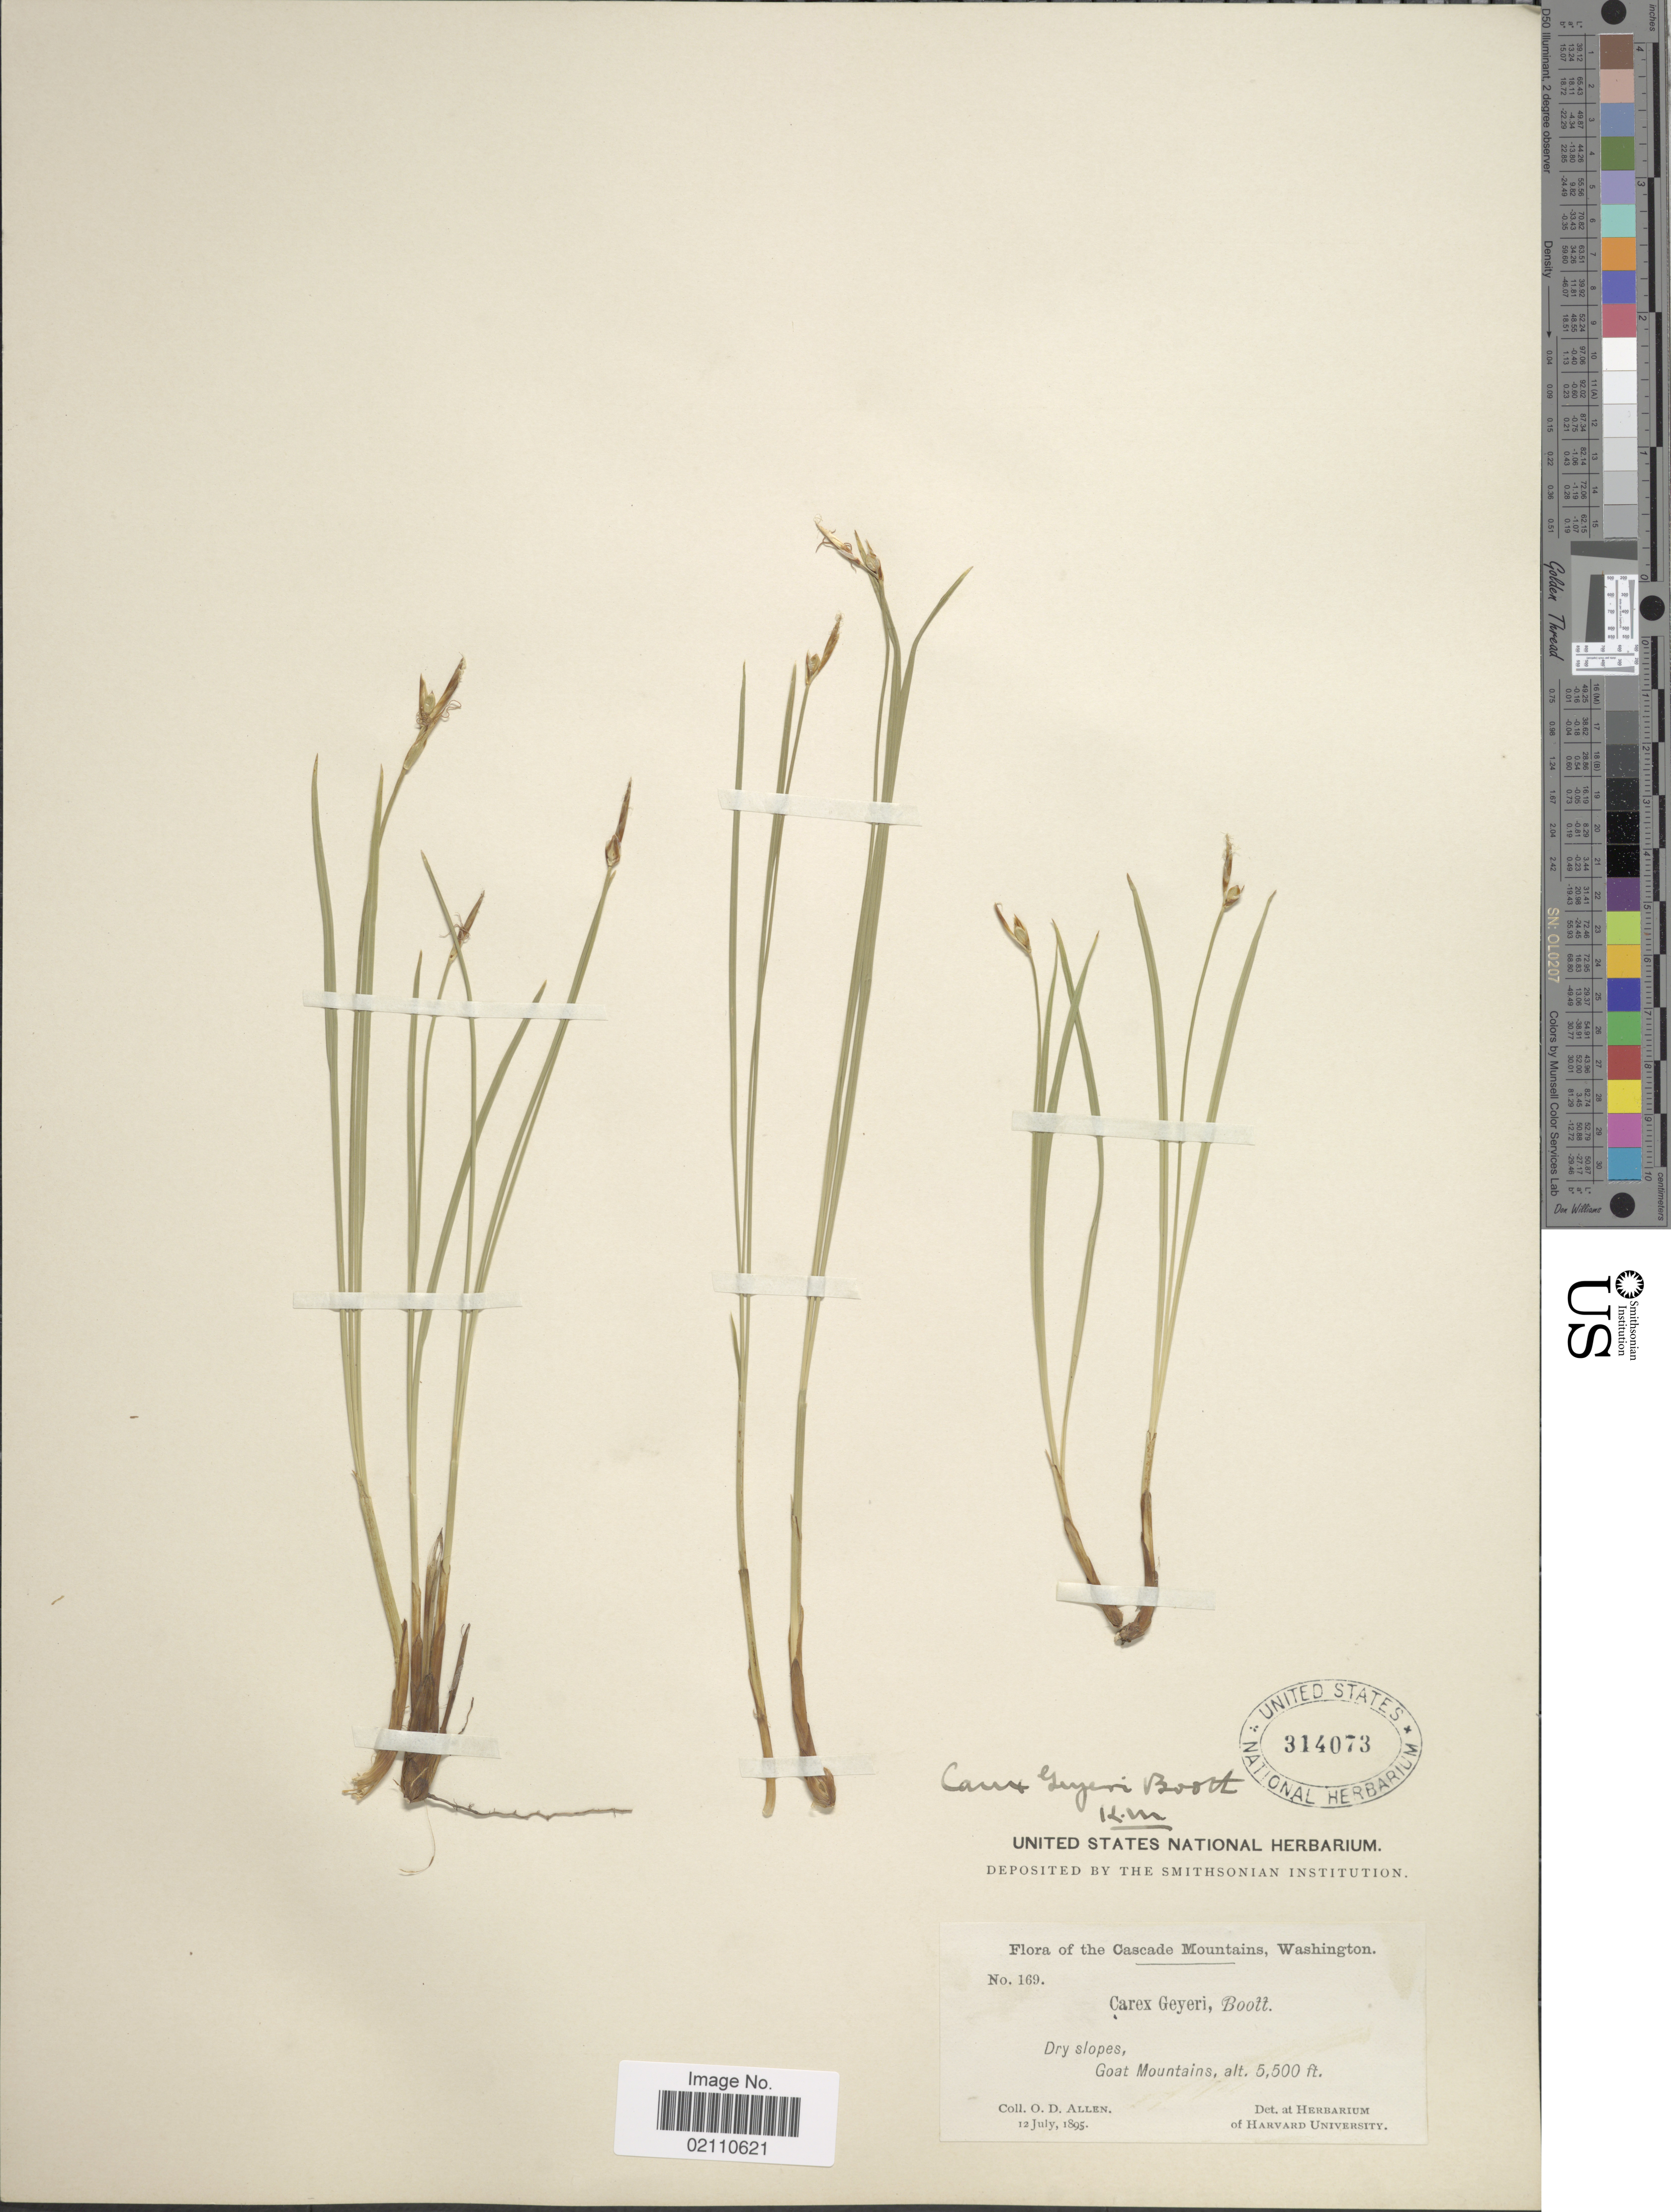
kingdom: Plantae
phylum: Tracheophyta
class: Liliopsida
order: Poales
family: Cyperaceae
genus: Carex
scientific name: Carex geyeri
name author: Boott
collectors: O. D. Allen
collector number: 169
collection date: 1895-07-12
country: United States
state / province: Washington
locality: Cascade Mountains, Goat Mountains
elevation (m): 1676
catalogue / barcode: US 314073